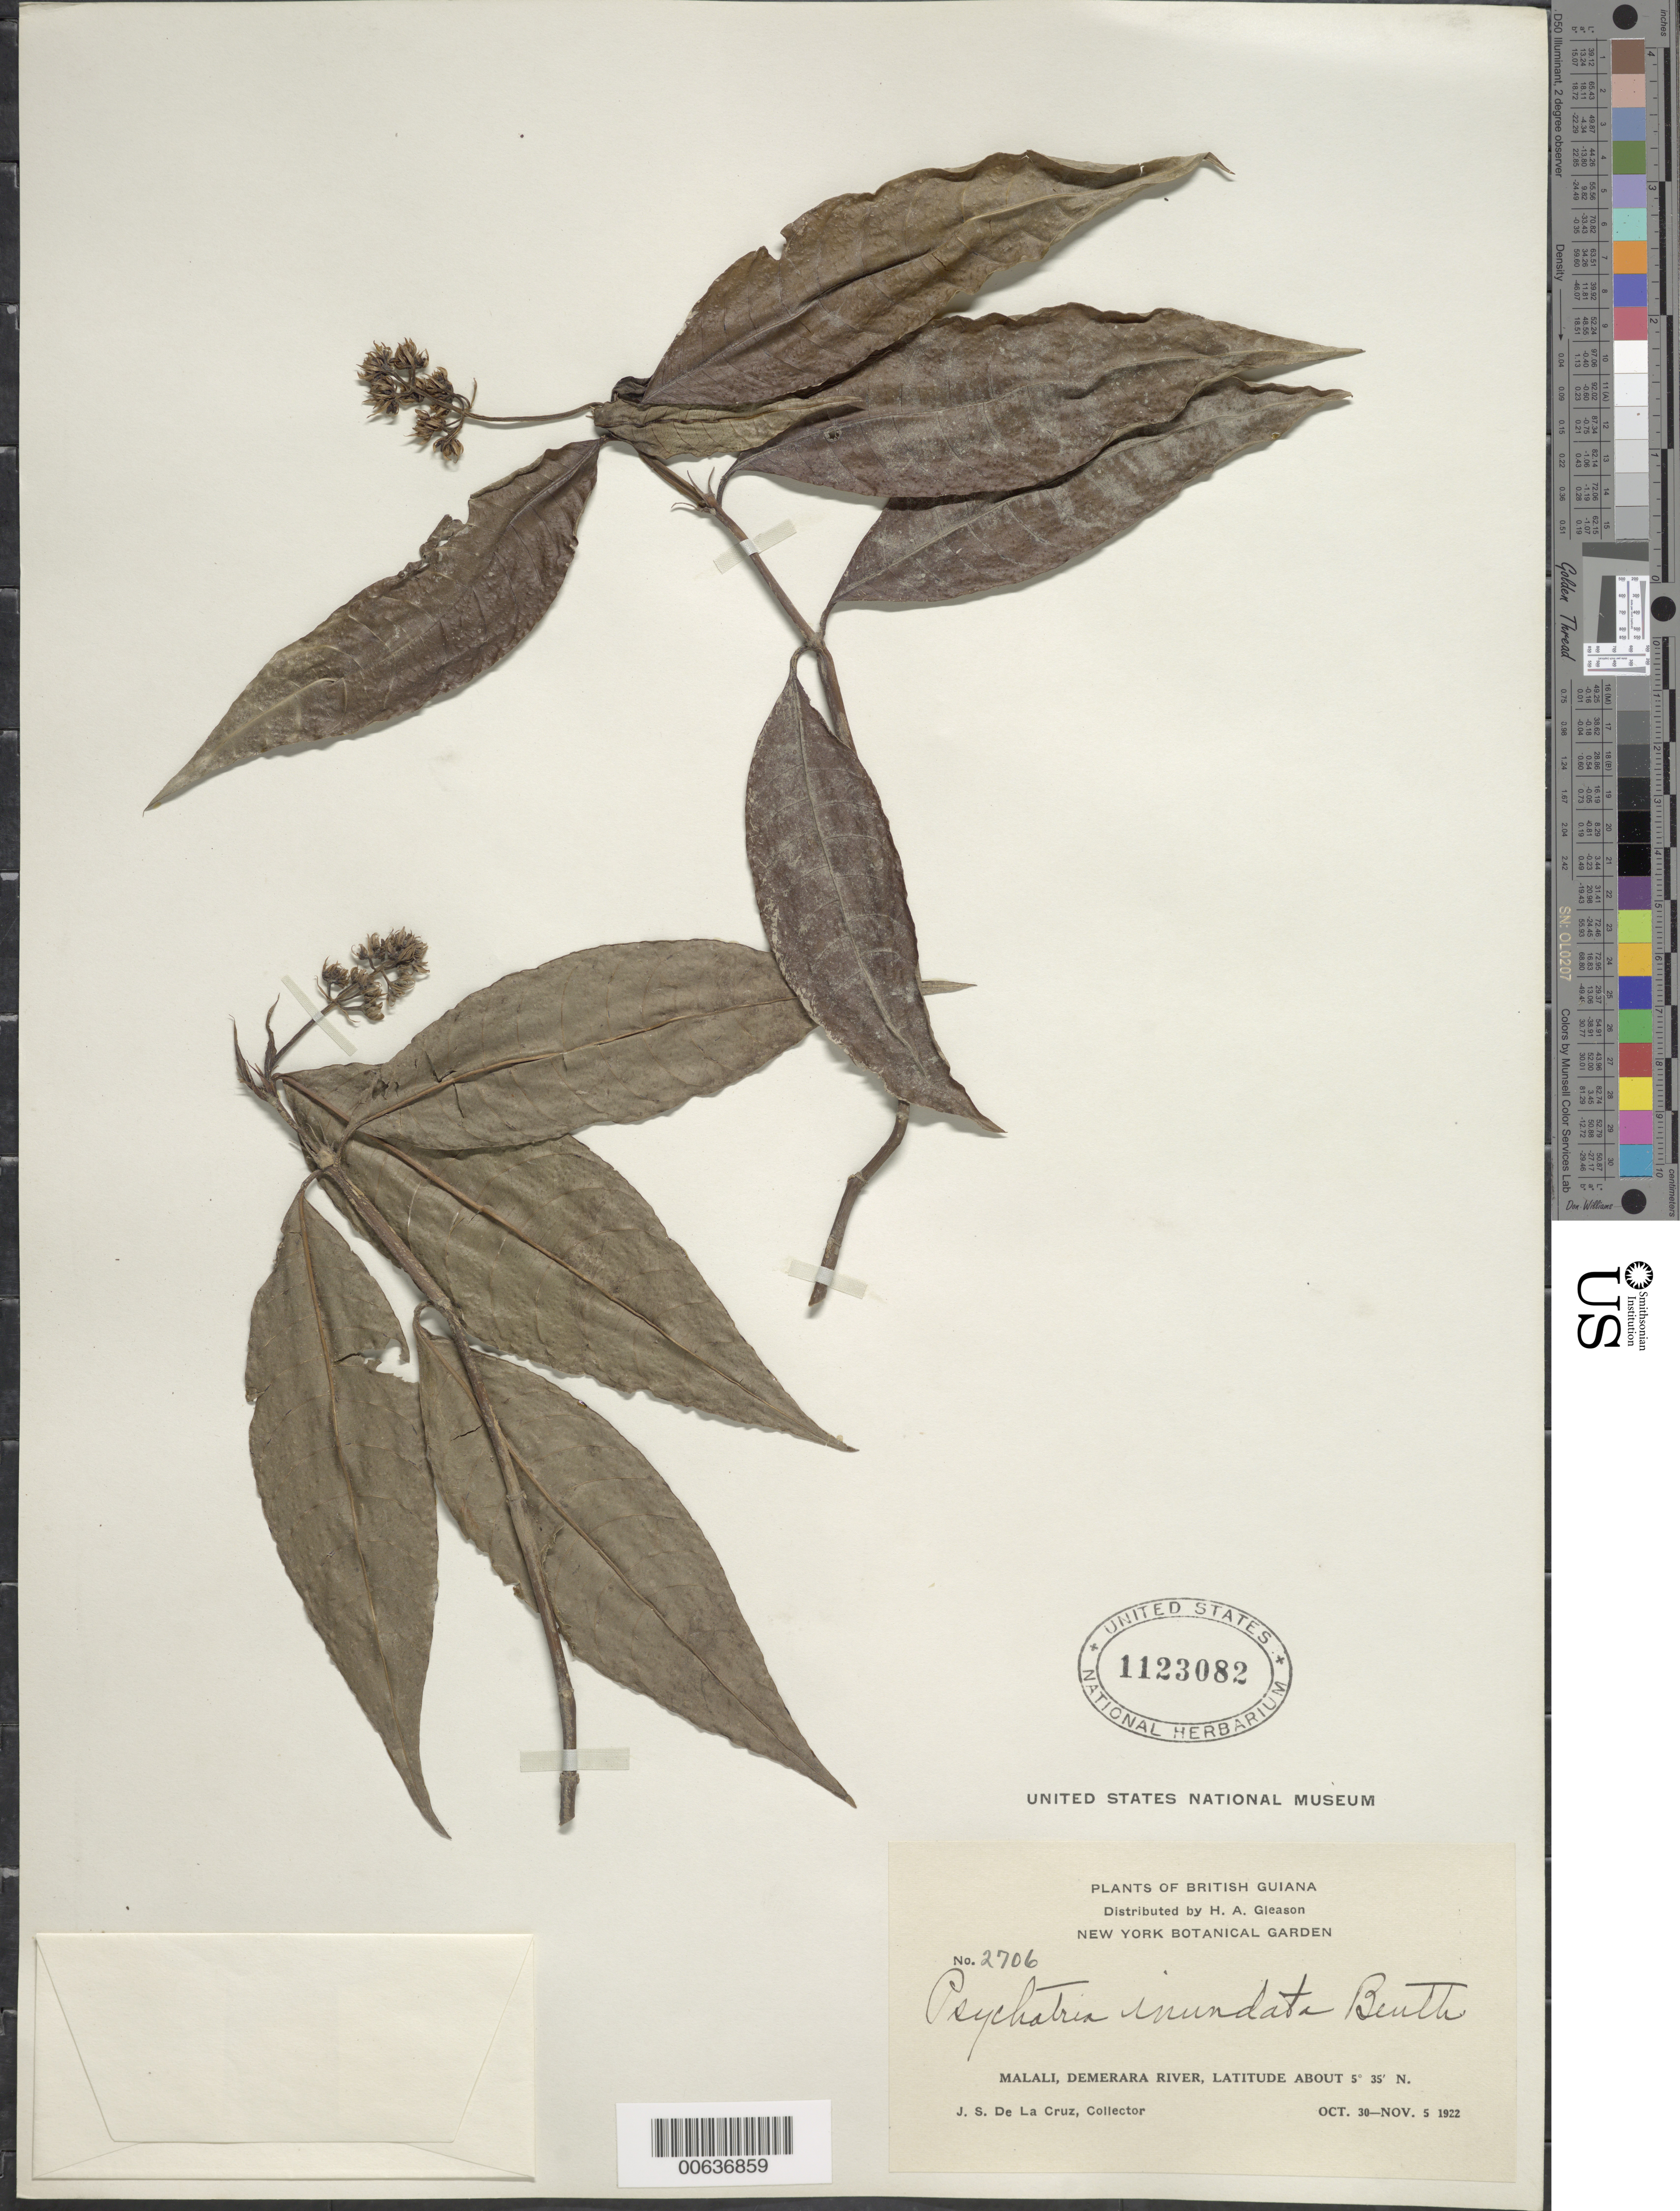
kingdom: Plantae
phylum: Tracheophyta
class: Magnoliopsida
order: Gentianales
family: Rubiaceae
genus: Palicourea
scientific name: Palicourea violacea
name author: (Aubl.) A. Rich.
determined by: Kirkbride, J. H., Jr.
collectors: J. S. de la Cruz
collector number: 2706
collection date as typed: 30-Oct-22 to 5-Nov-22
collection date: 1922-10-30/1922-11-05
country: Guyana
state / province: U. Demerara-Berbice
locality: Malali, Demerara R.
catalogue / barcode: US 1123082